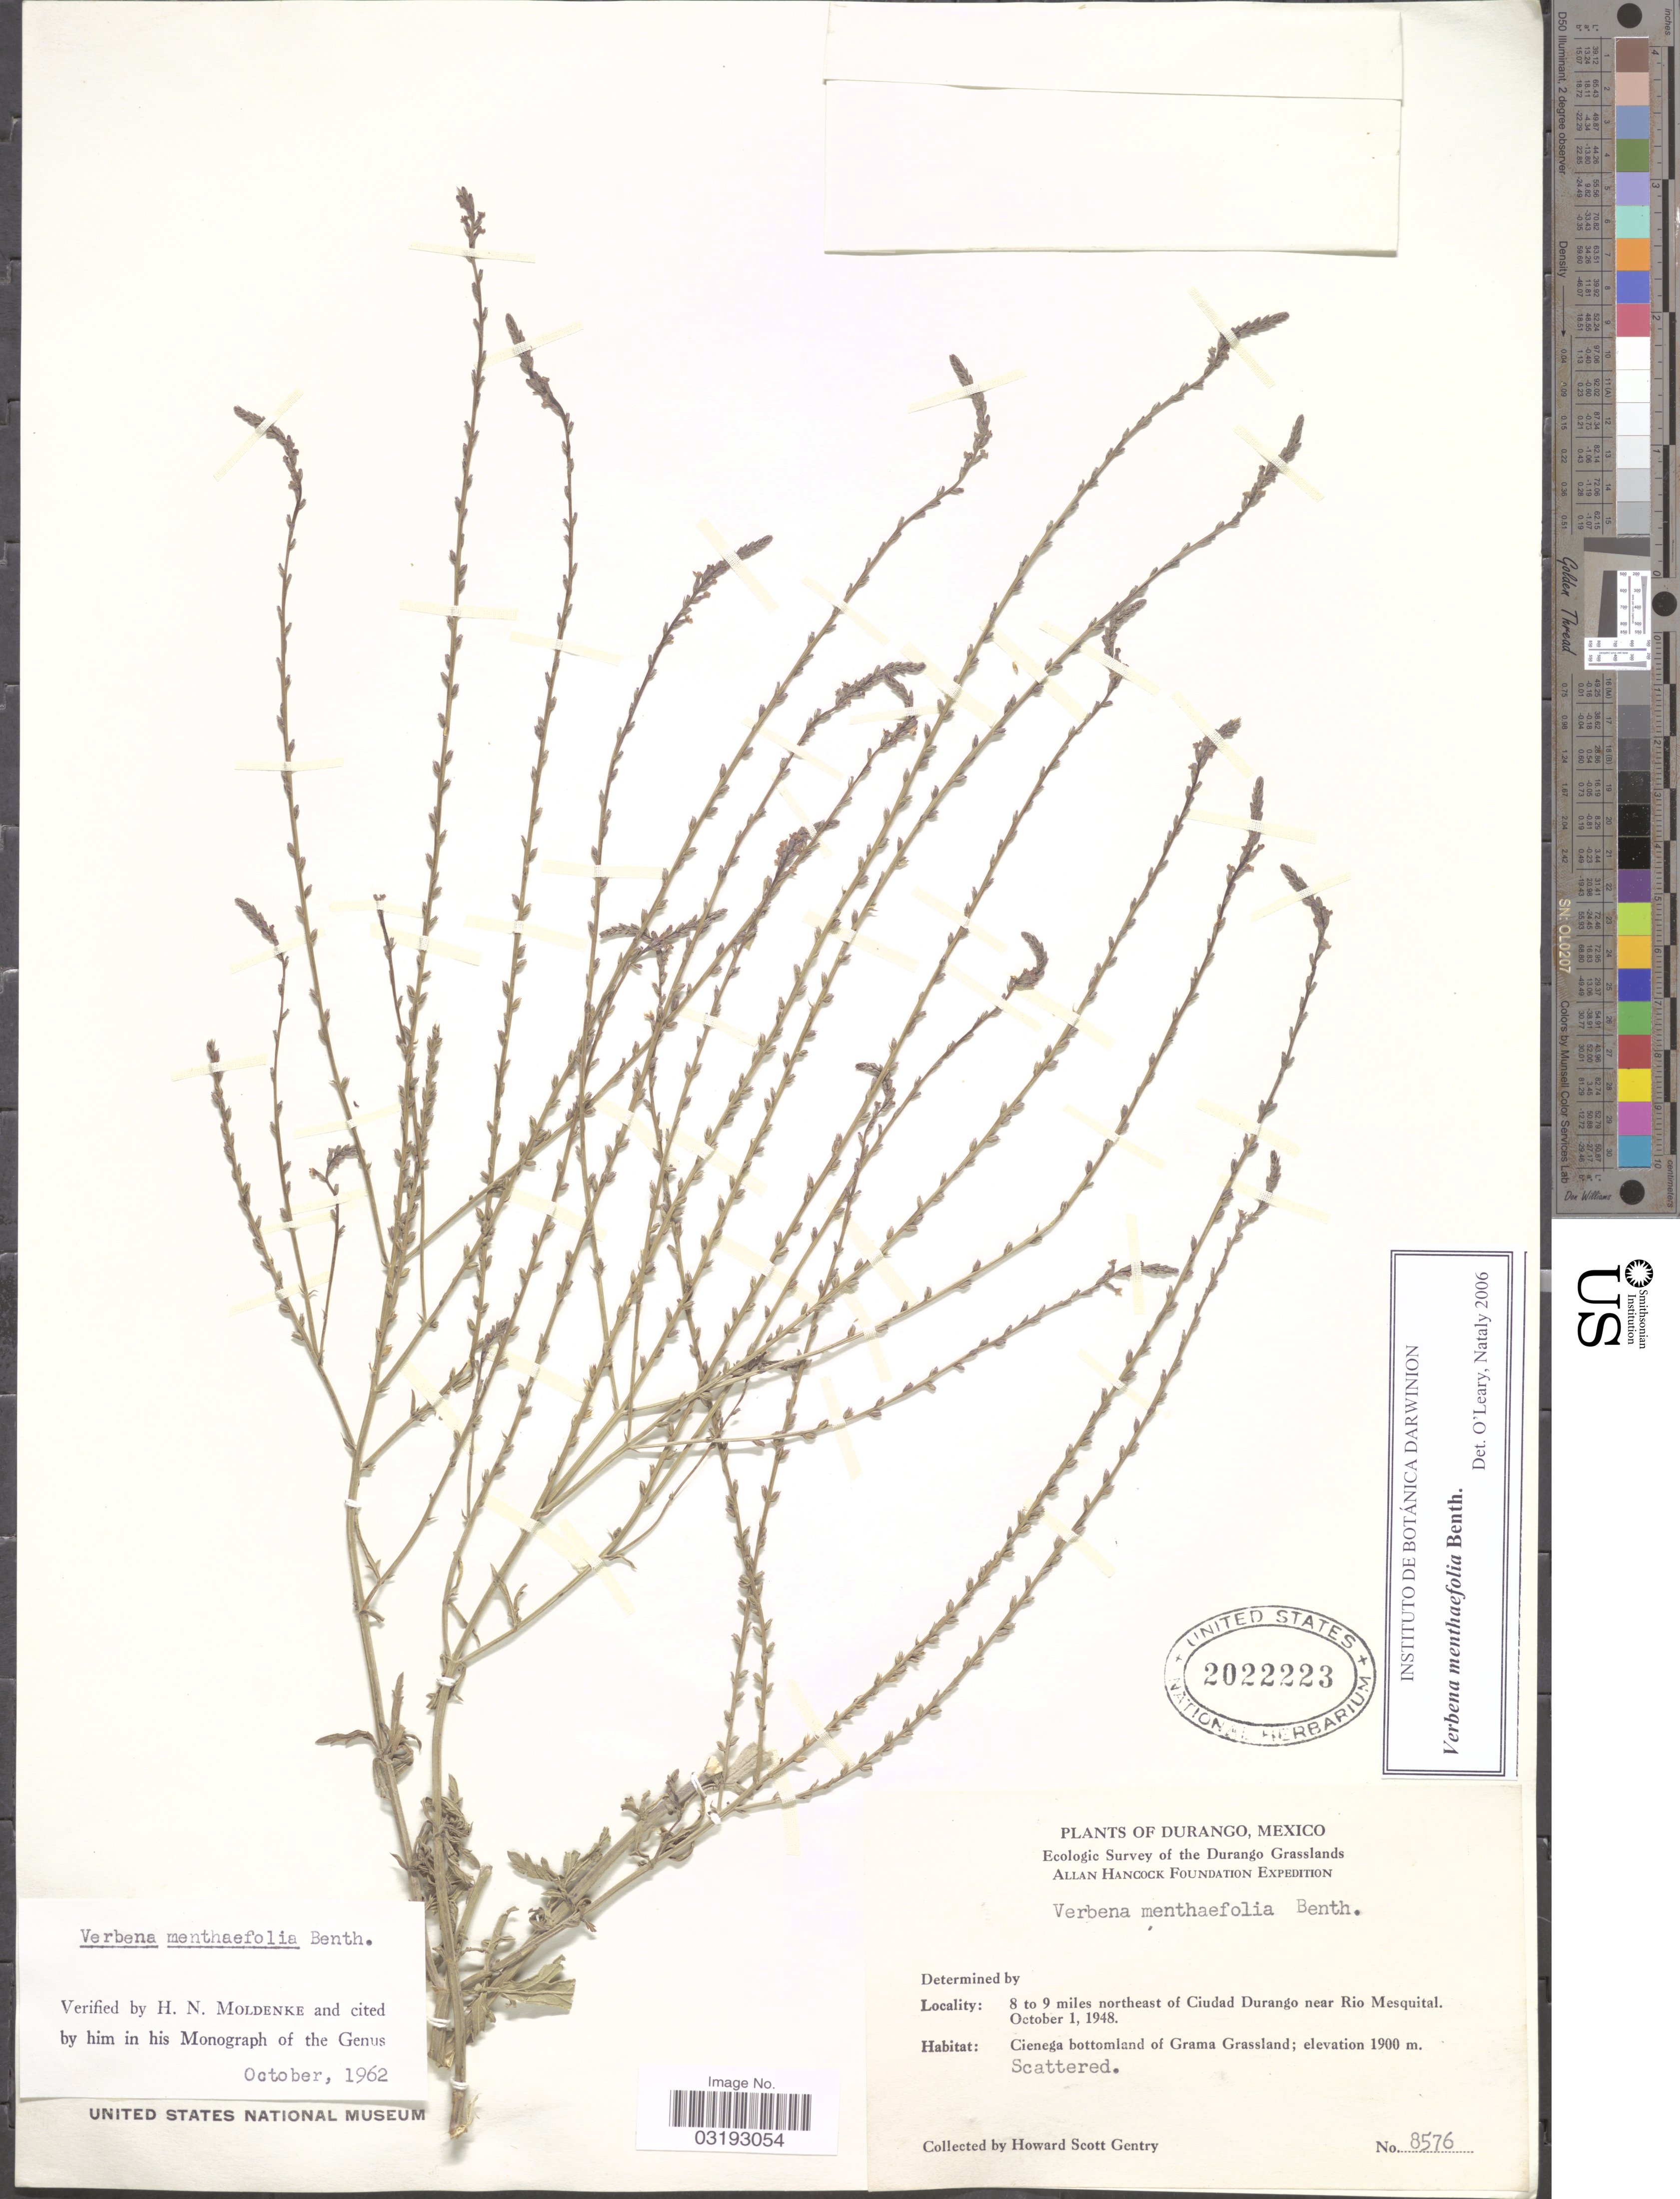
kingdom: Plantae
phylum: Tracheophyta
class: Magnoliopsida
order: Lamiales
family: Verbenaceae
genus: Verbena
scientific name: Verbena menthaefolia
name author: Benth.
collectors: H. S. Gentry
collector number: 8576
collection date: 1948-10-01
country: Mexico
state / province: Durango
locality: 8 to 9 miles northeast of Ciudad Durango near Rio Mesquital. Cienega bottomland of Grama Grassland.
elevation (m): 1900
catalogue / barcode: US 2022223